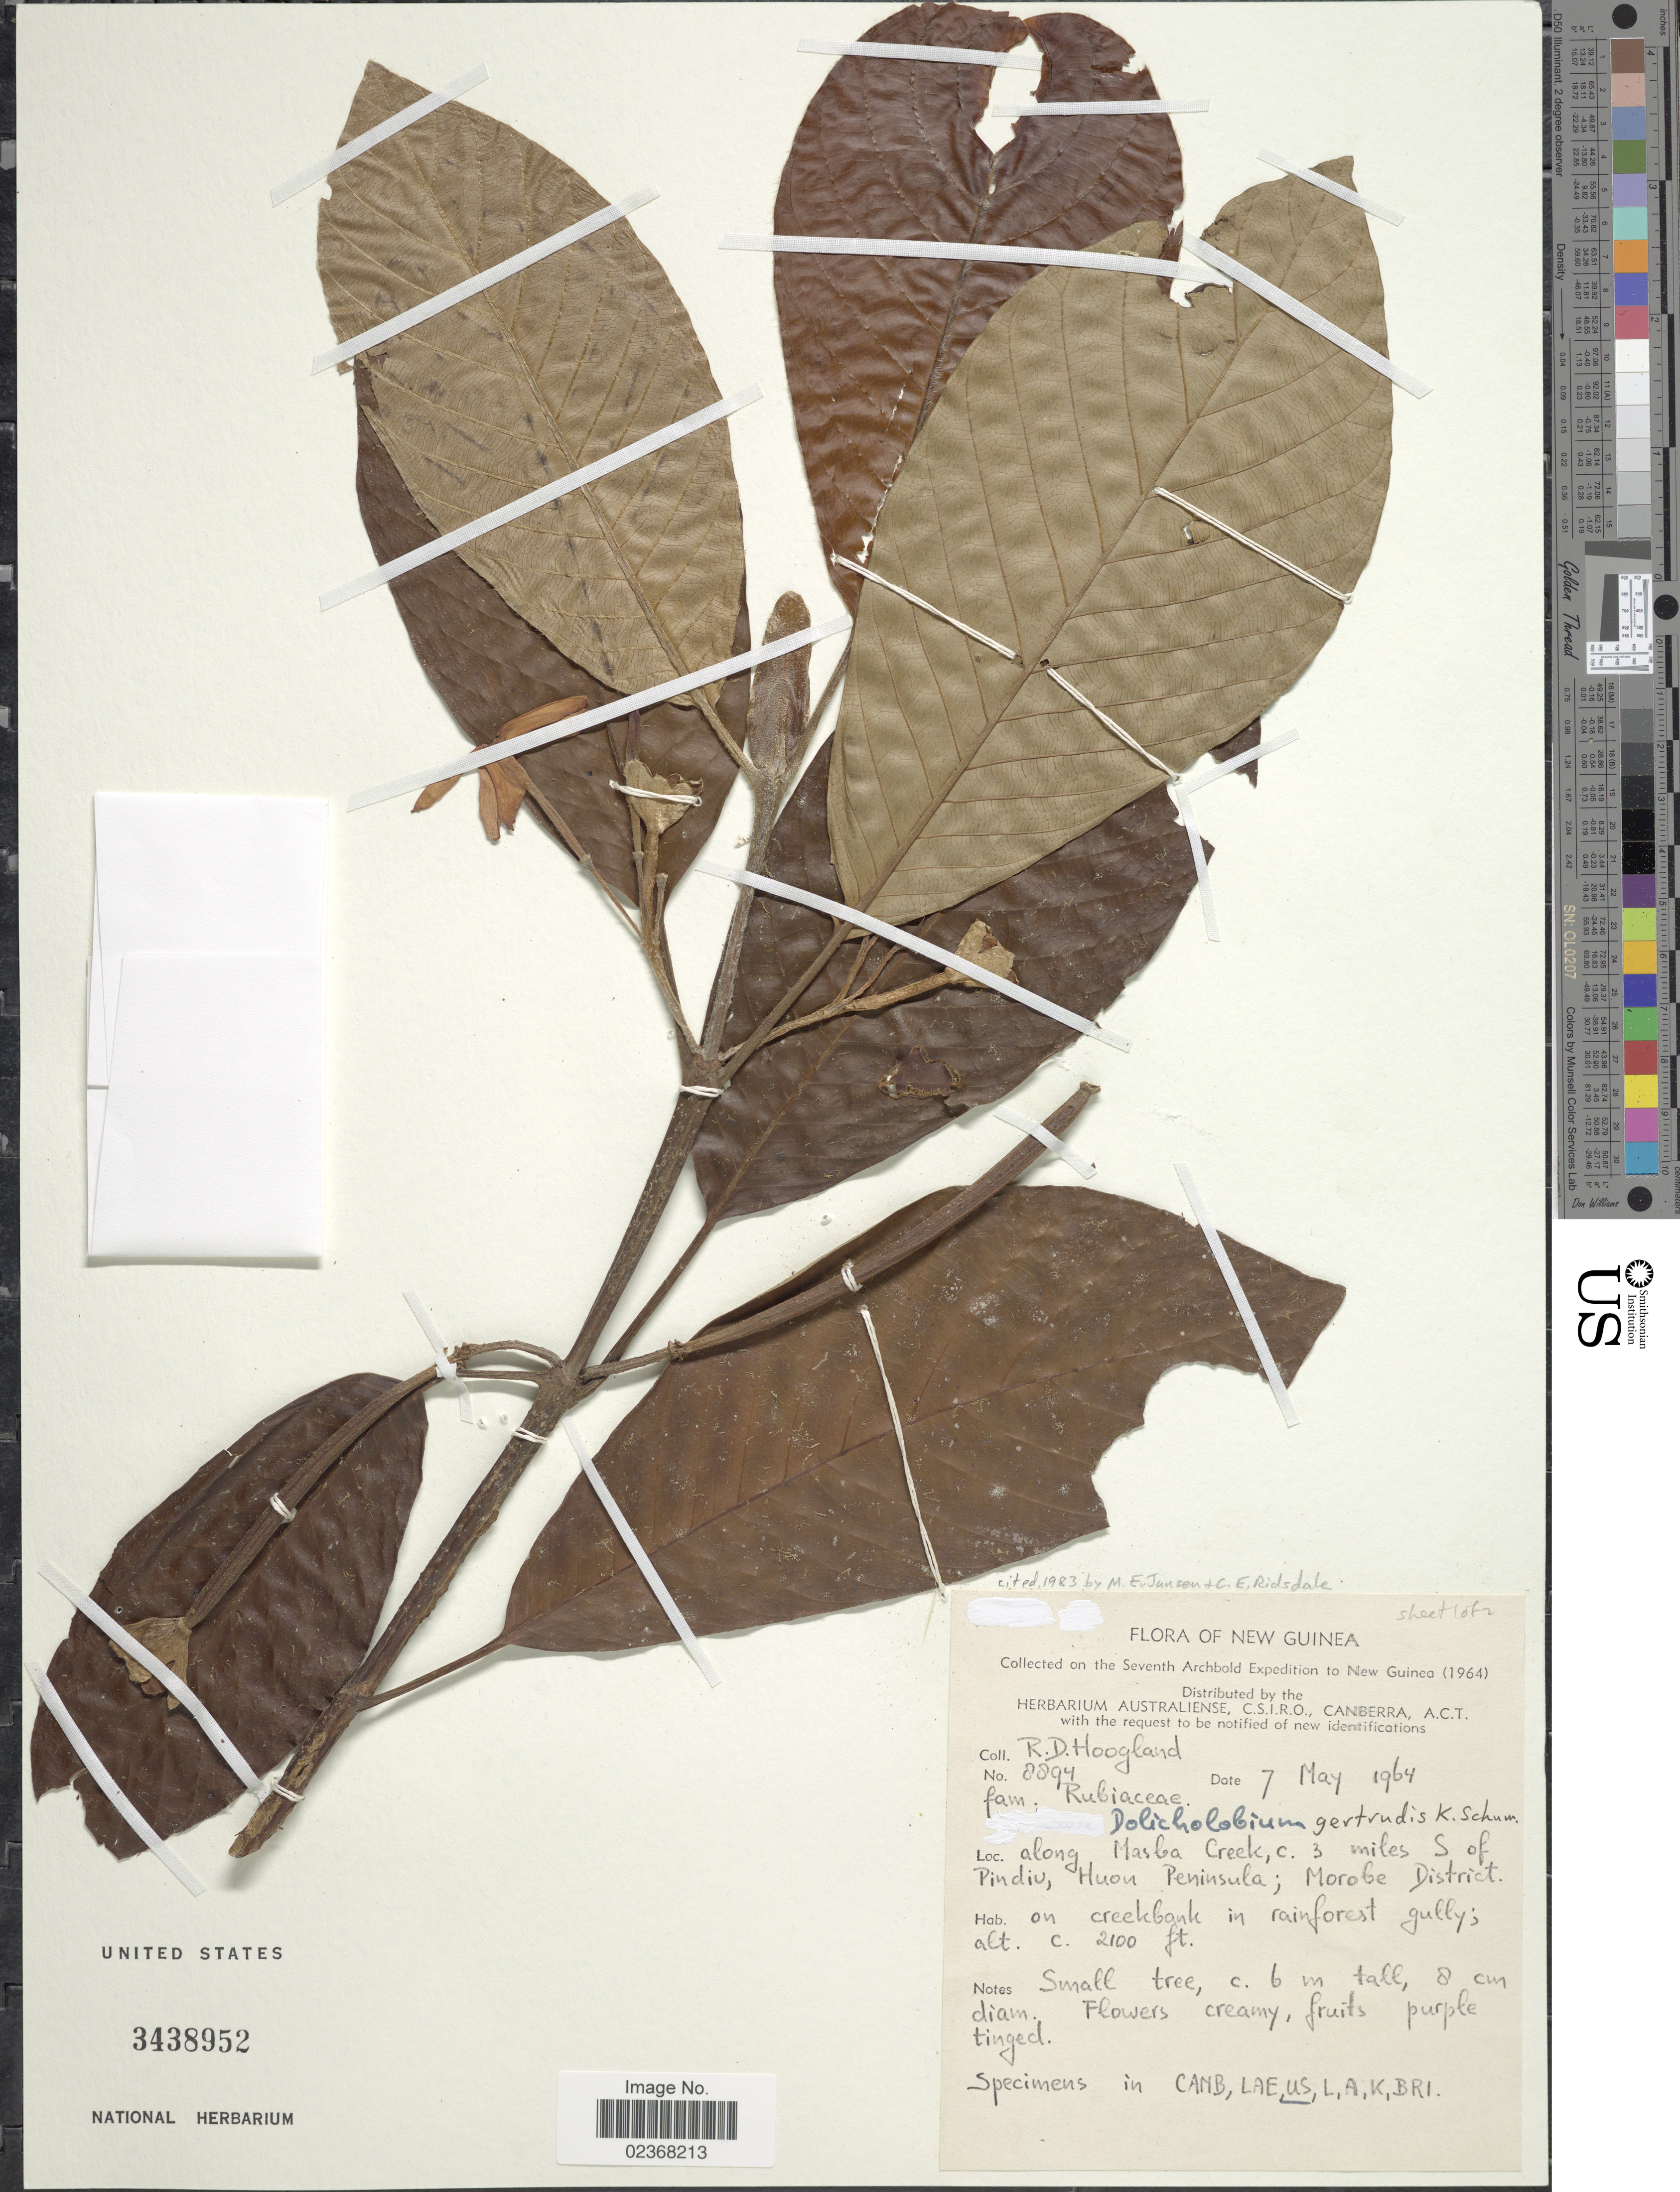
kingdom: Plantae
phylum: Tracheophyta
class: Magnoliopsida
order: Gentianales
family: Rubiaceae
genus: Dolicholobium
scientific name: Dolicholobium gertrudis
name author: K. Schum.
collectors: R. D. Hoogland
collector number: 8894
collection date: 1964-05-07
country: Papua New Guinea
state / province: Morobe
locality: Along Masba Creek, 3 miles S of Pindiu, Huon Peninsula, Morobe District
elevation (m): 640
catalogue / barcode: US 3438952